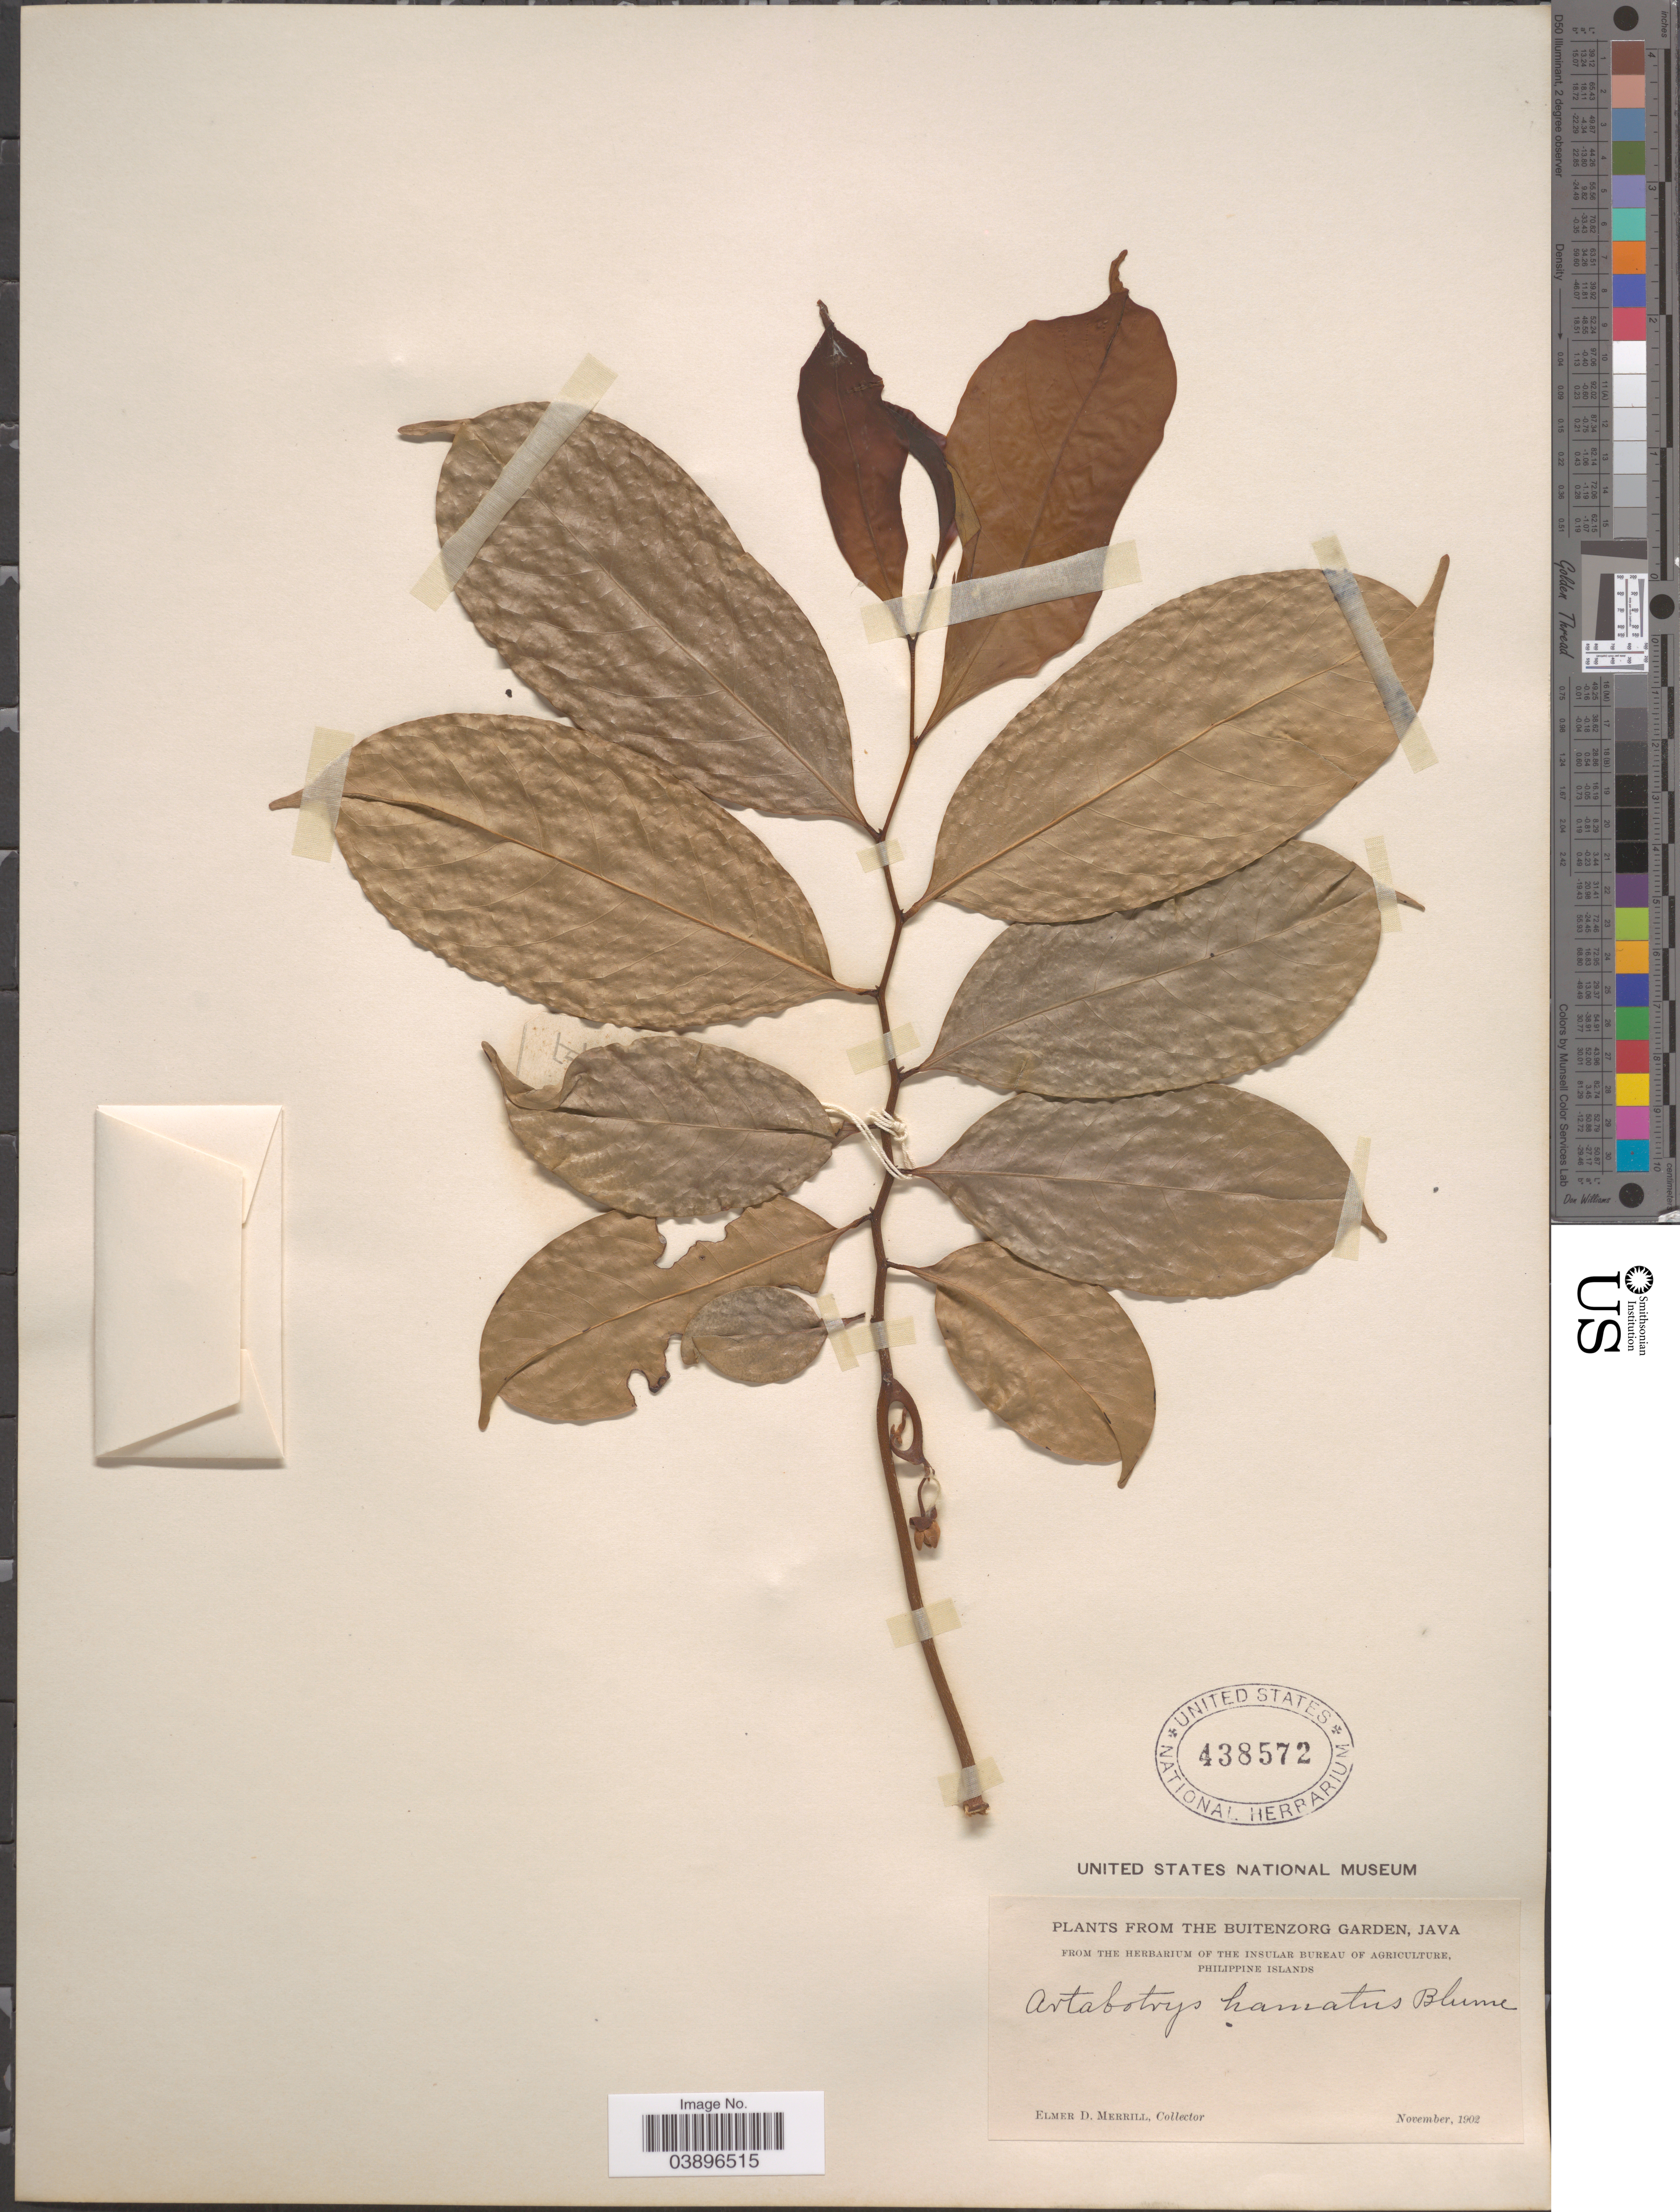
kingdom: Plantae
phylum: Tracheophyta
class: Magnoliopsida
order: Magnoliales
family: Annonaceae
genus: Artabotrys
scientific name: Artabotrys hamatus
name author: Benth.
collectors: E. D. Merrill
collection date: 1902-11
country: Indonesia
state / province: Java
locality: The Buitenzorg Garden.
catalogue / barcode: US 438572